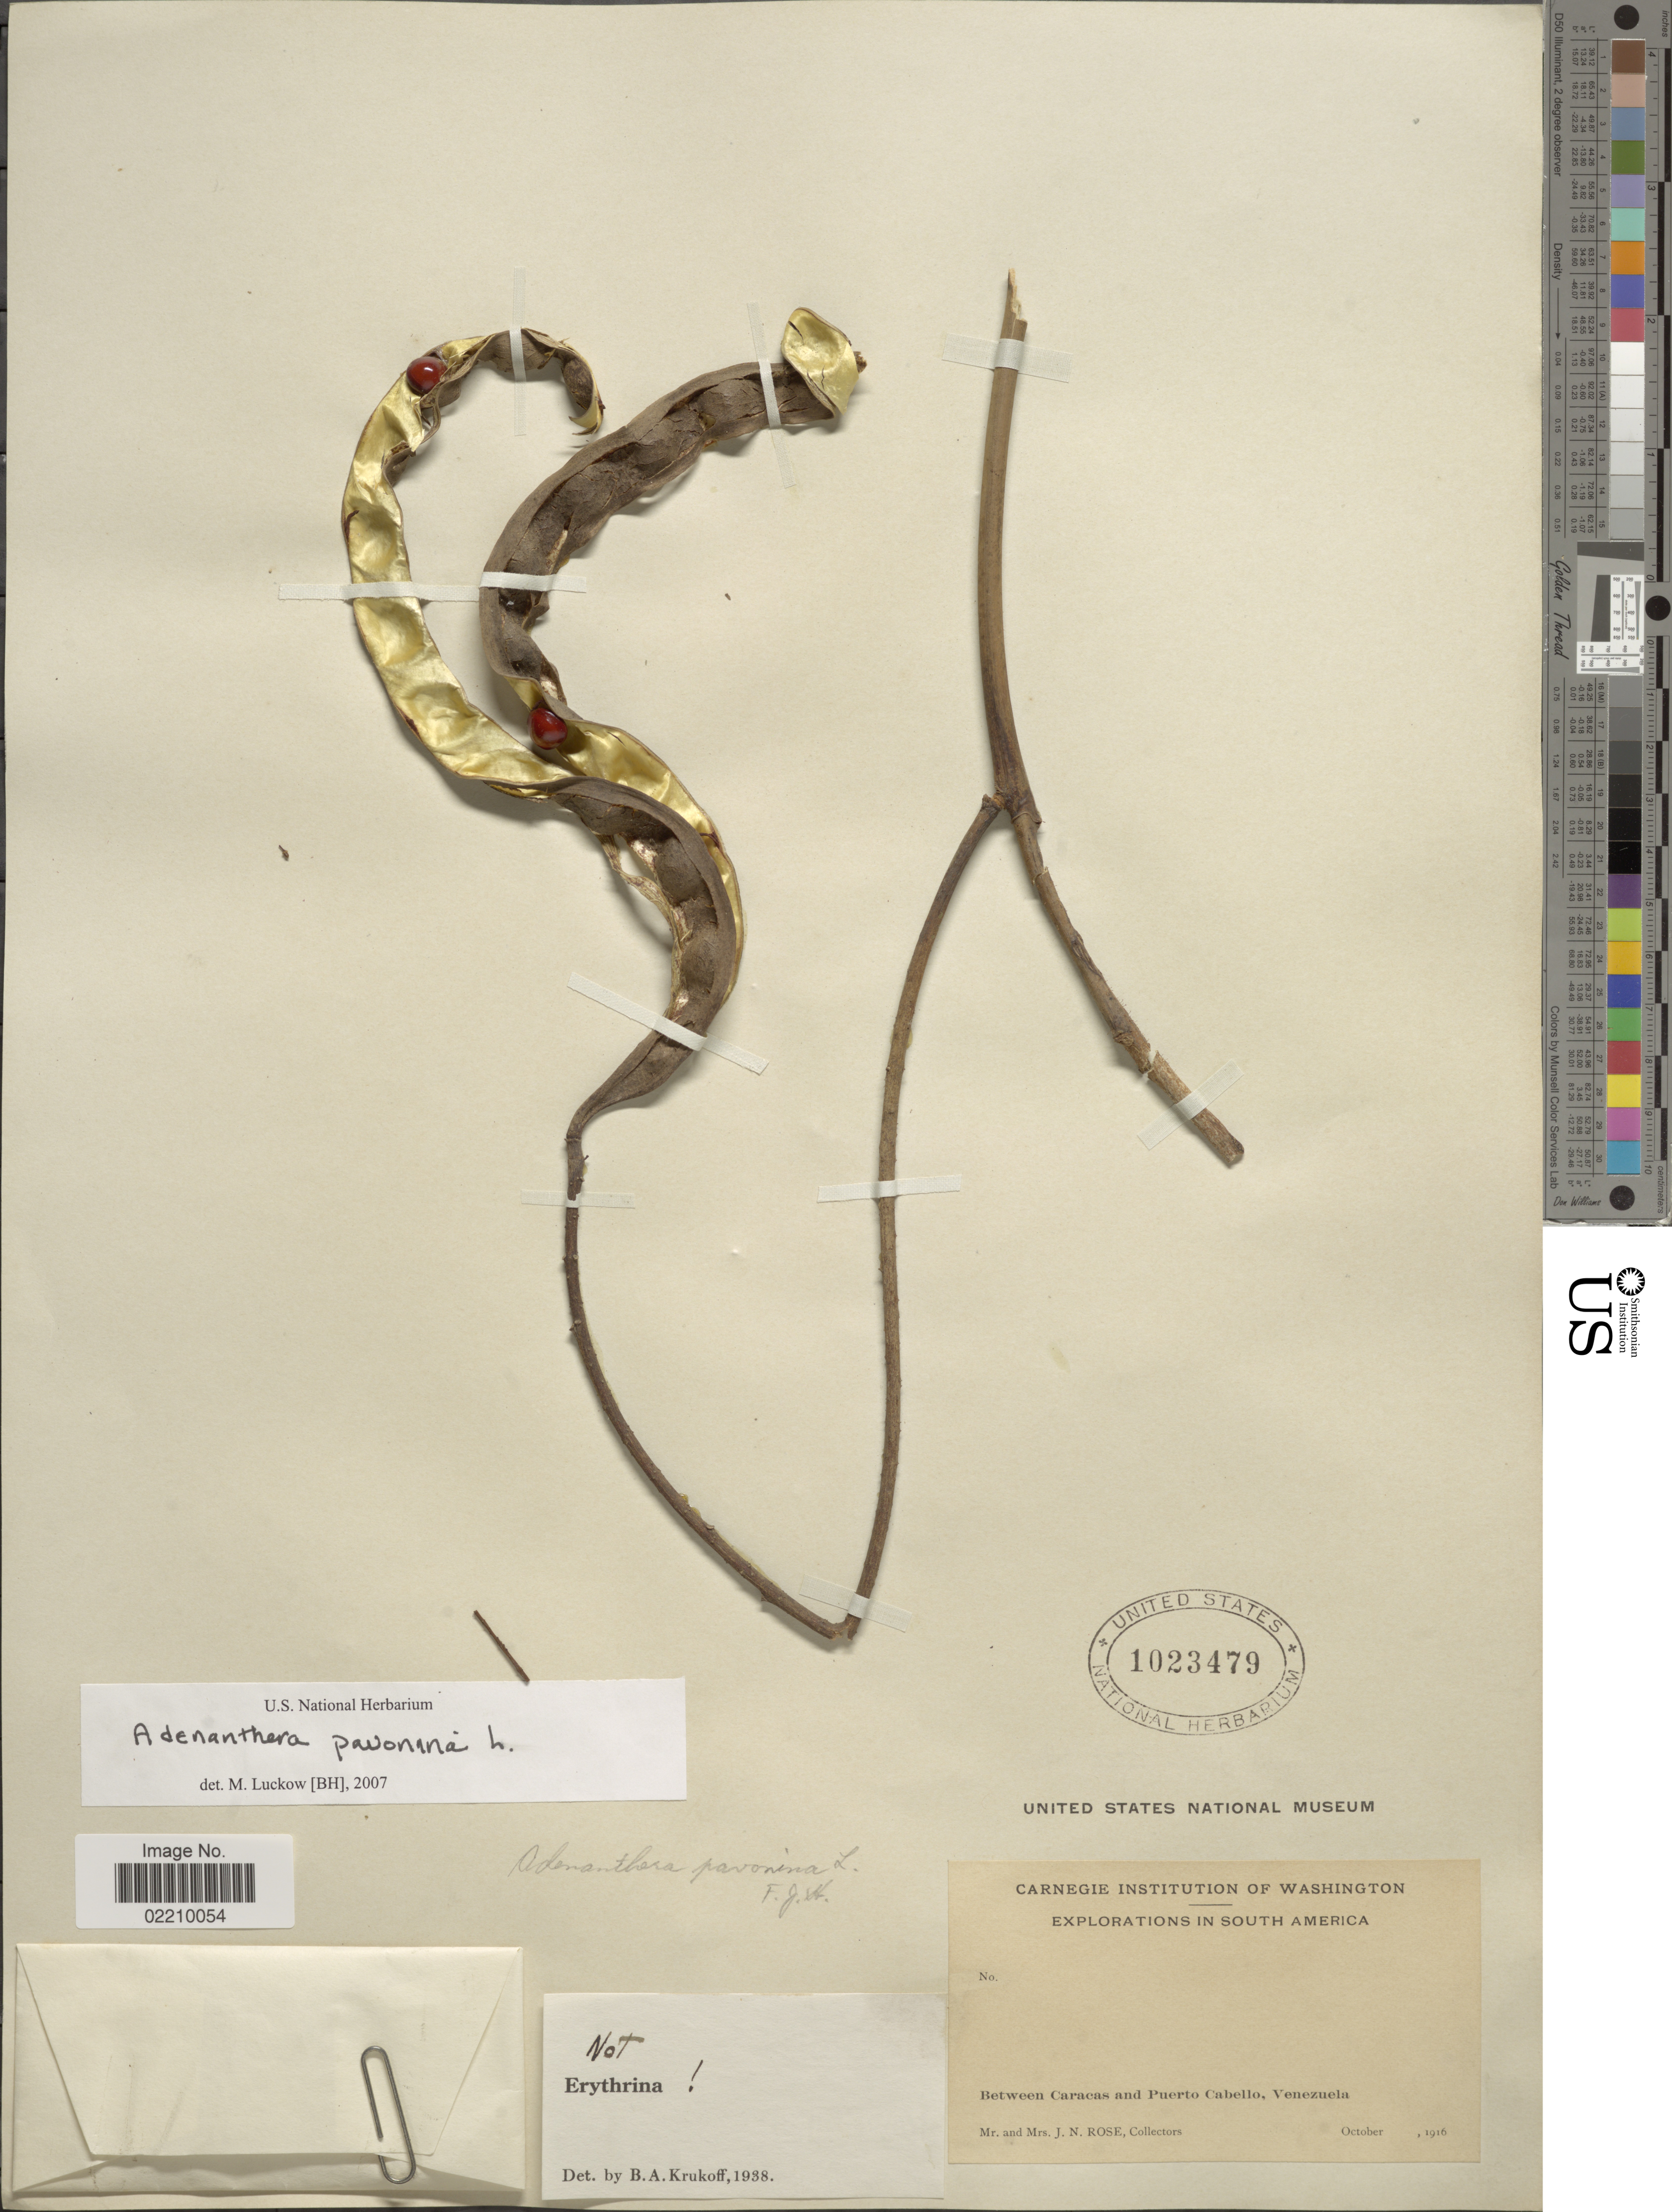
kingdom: Plantae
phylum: Tracheophyta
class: Magnoliopsida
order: Fabales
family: Fabaceae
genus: Adenanthera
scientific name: Adenanthera pavonina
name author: L.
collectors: J. N. Rose & L. B. Rose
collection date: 1916-10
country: Venezuela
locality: South America, between Caracas and Puerto Cabello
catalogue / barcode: US 1023479